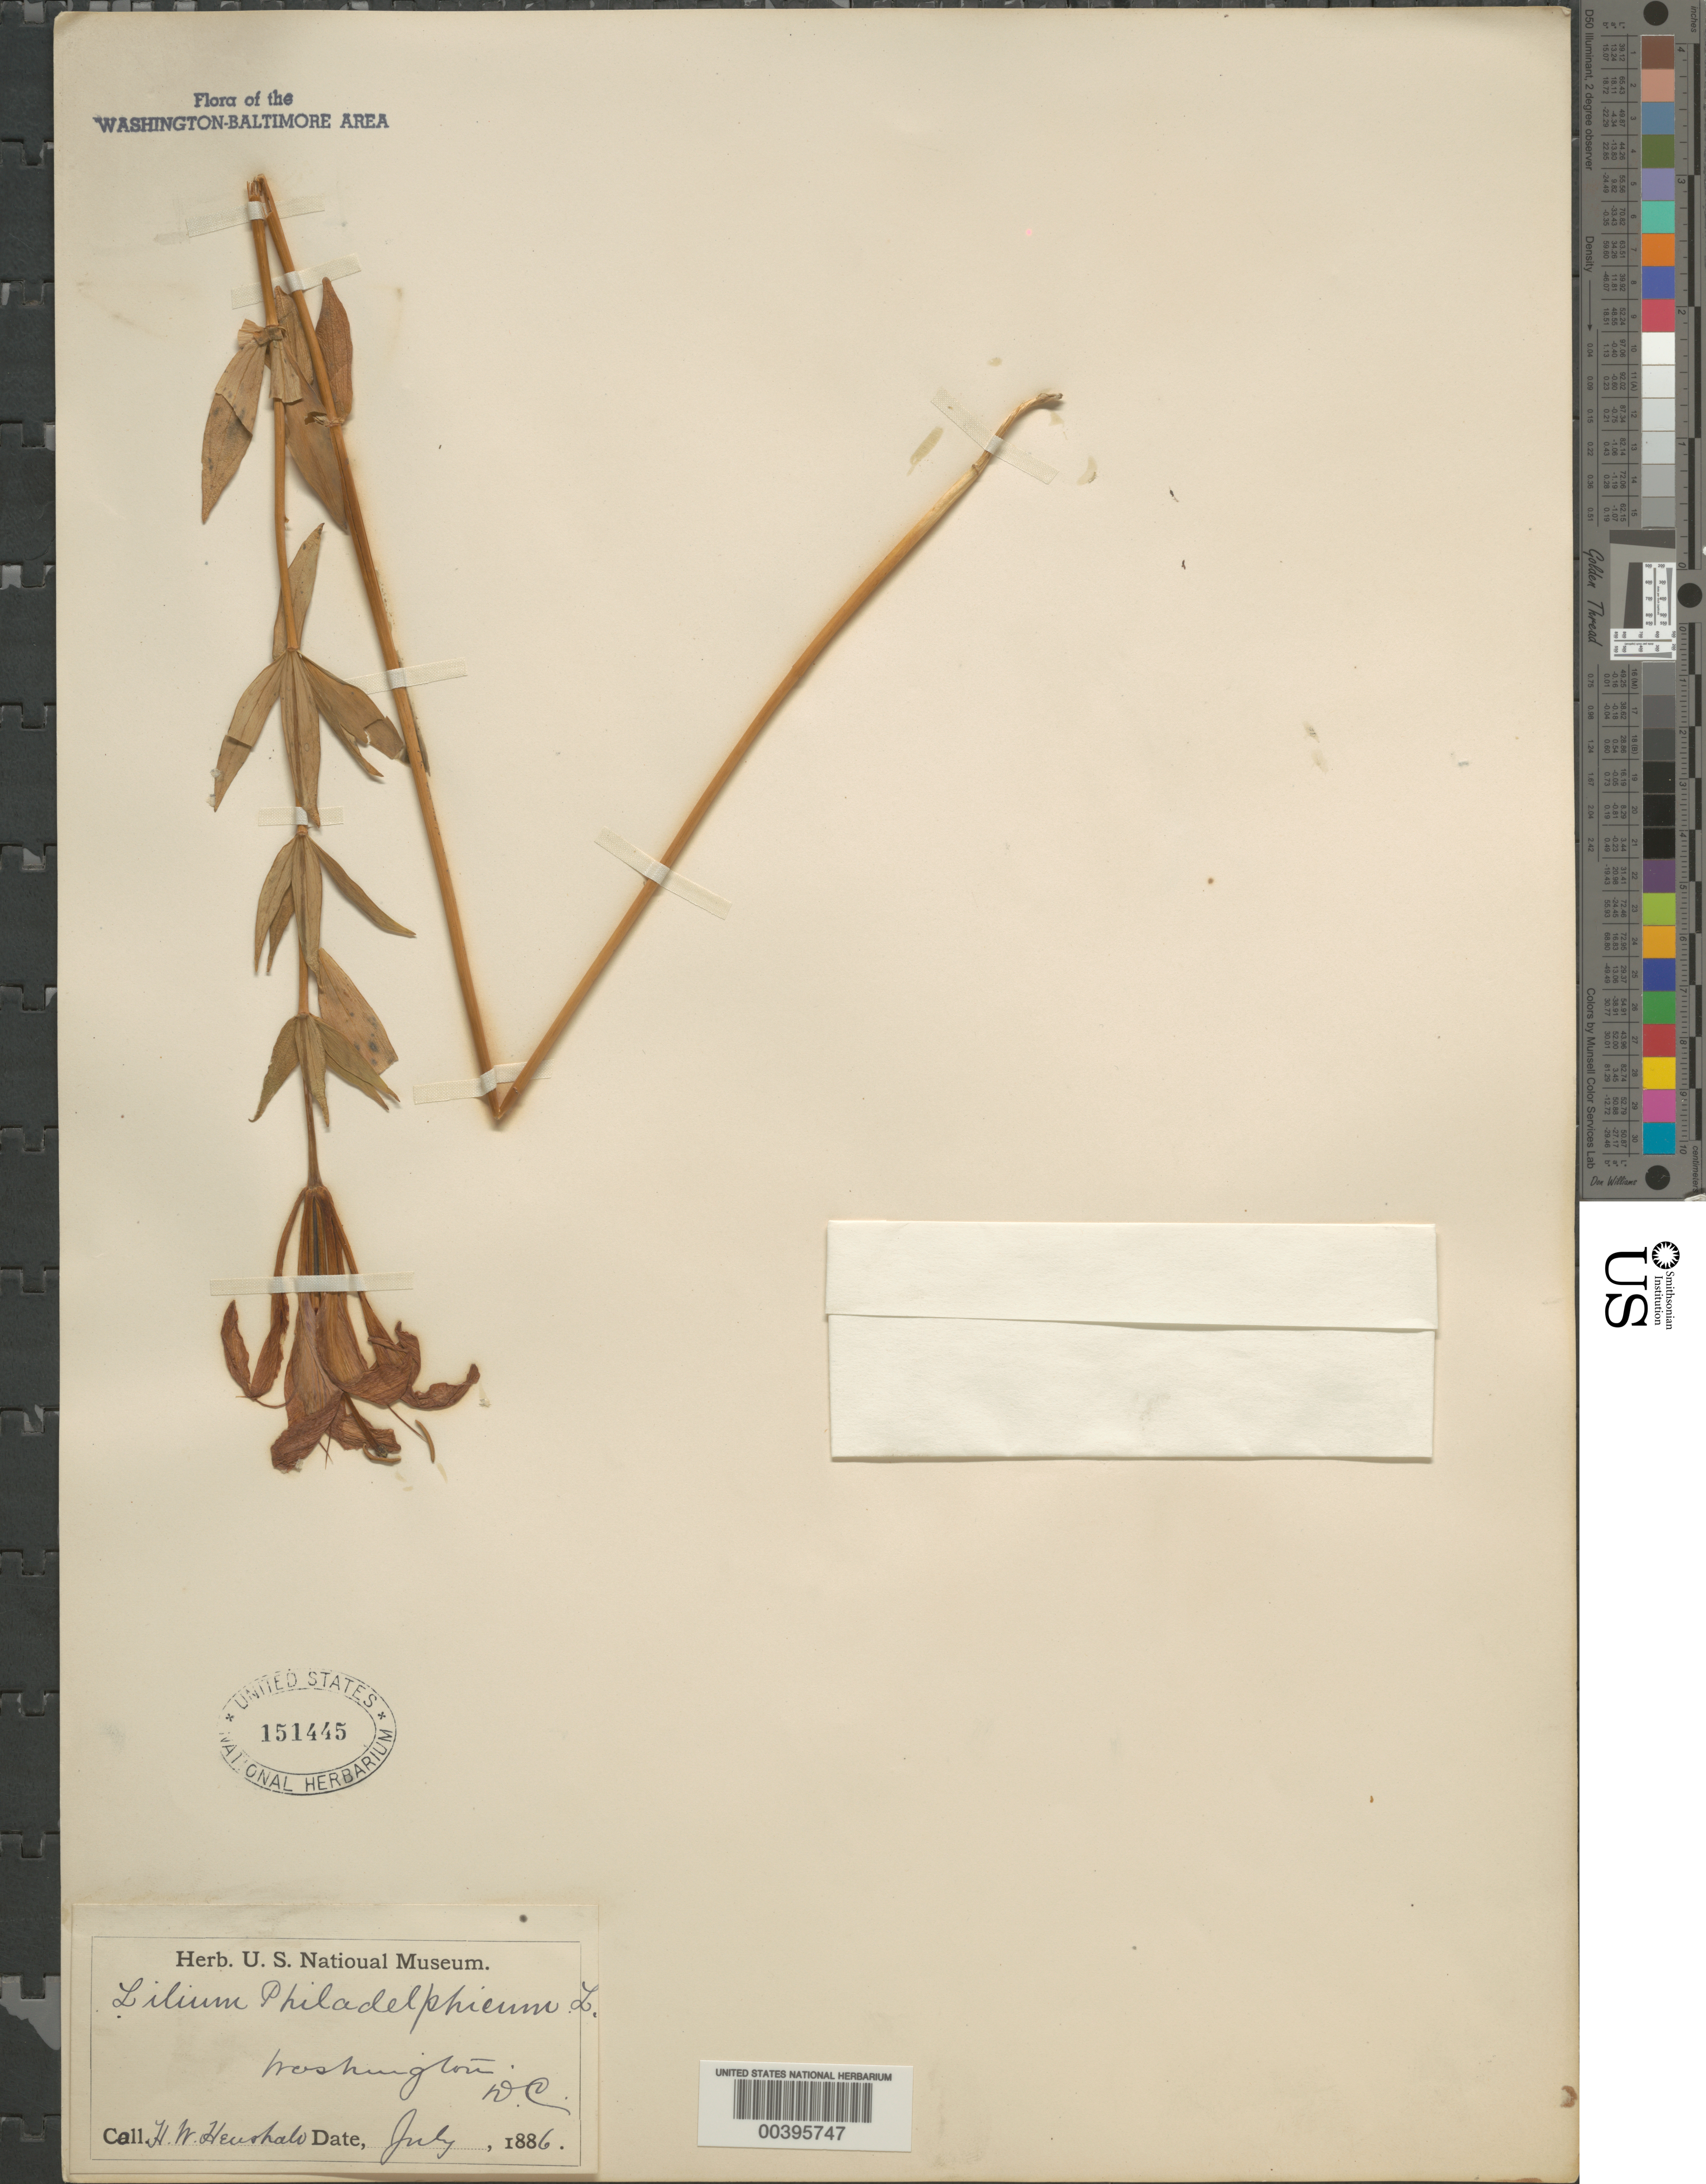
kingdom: Plantae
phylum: Tracheophyta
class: Liliopsida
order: Liliales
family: Liliaceae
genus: Lilium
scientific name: Lilium philadelphicum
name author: L.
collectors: H. Henshaw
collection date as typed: Jul 1886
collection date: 1886-07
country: United States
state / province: District of Columbia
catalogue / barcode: US 151445